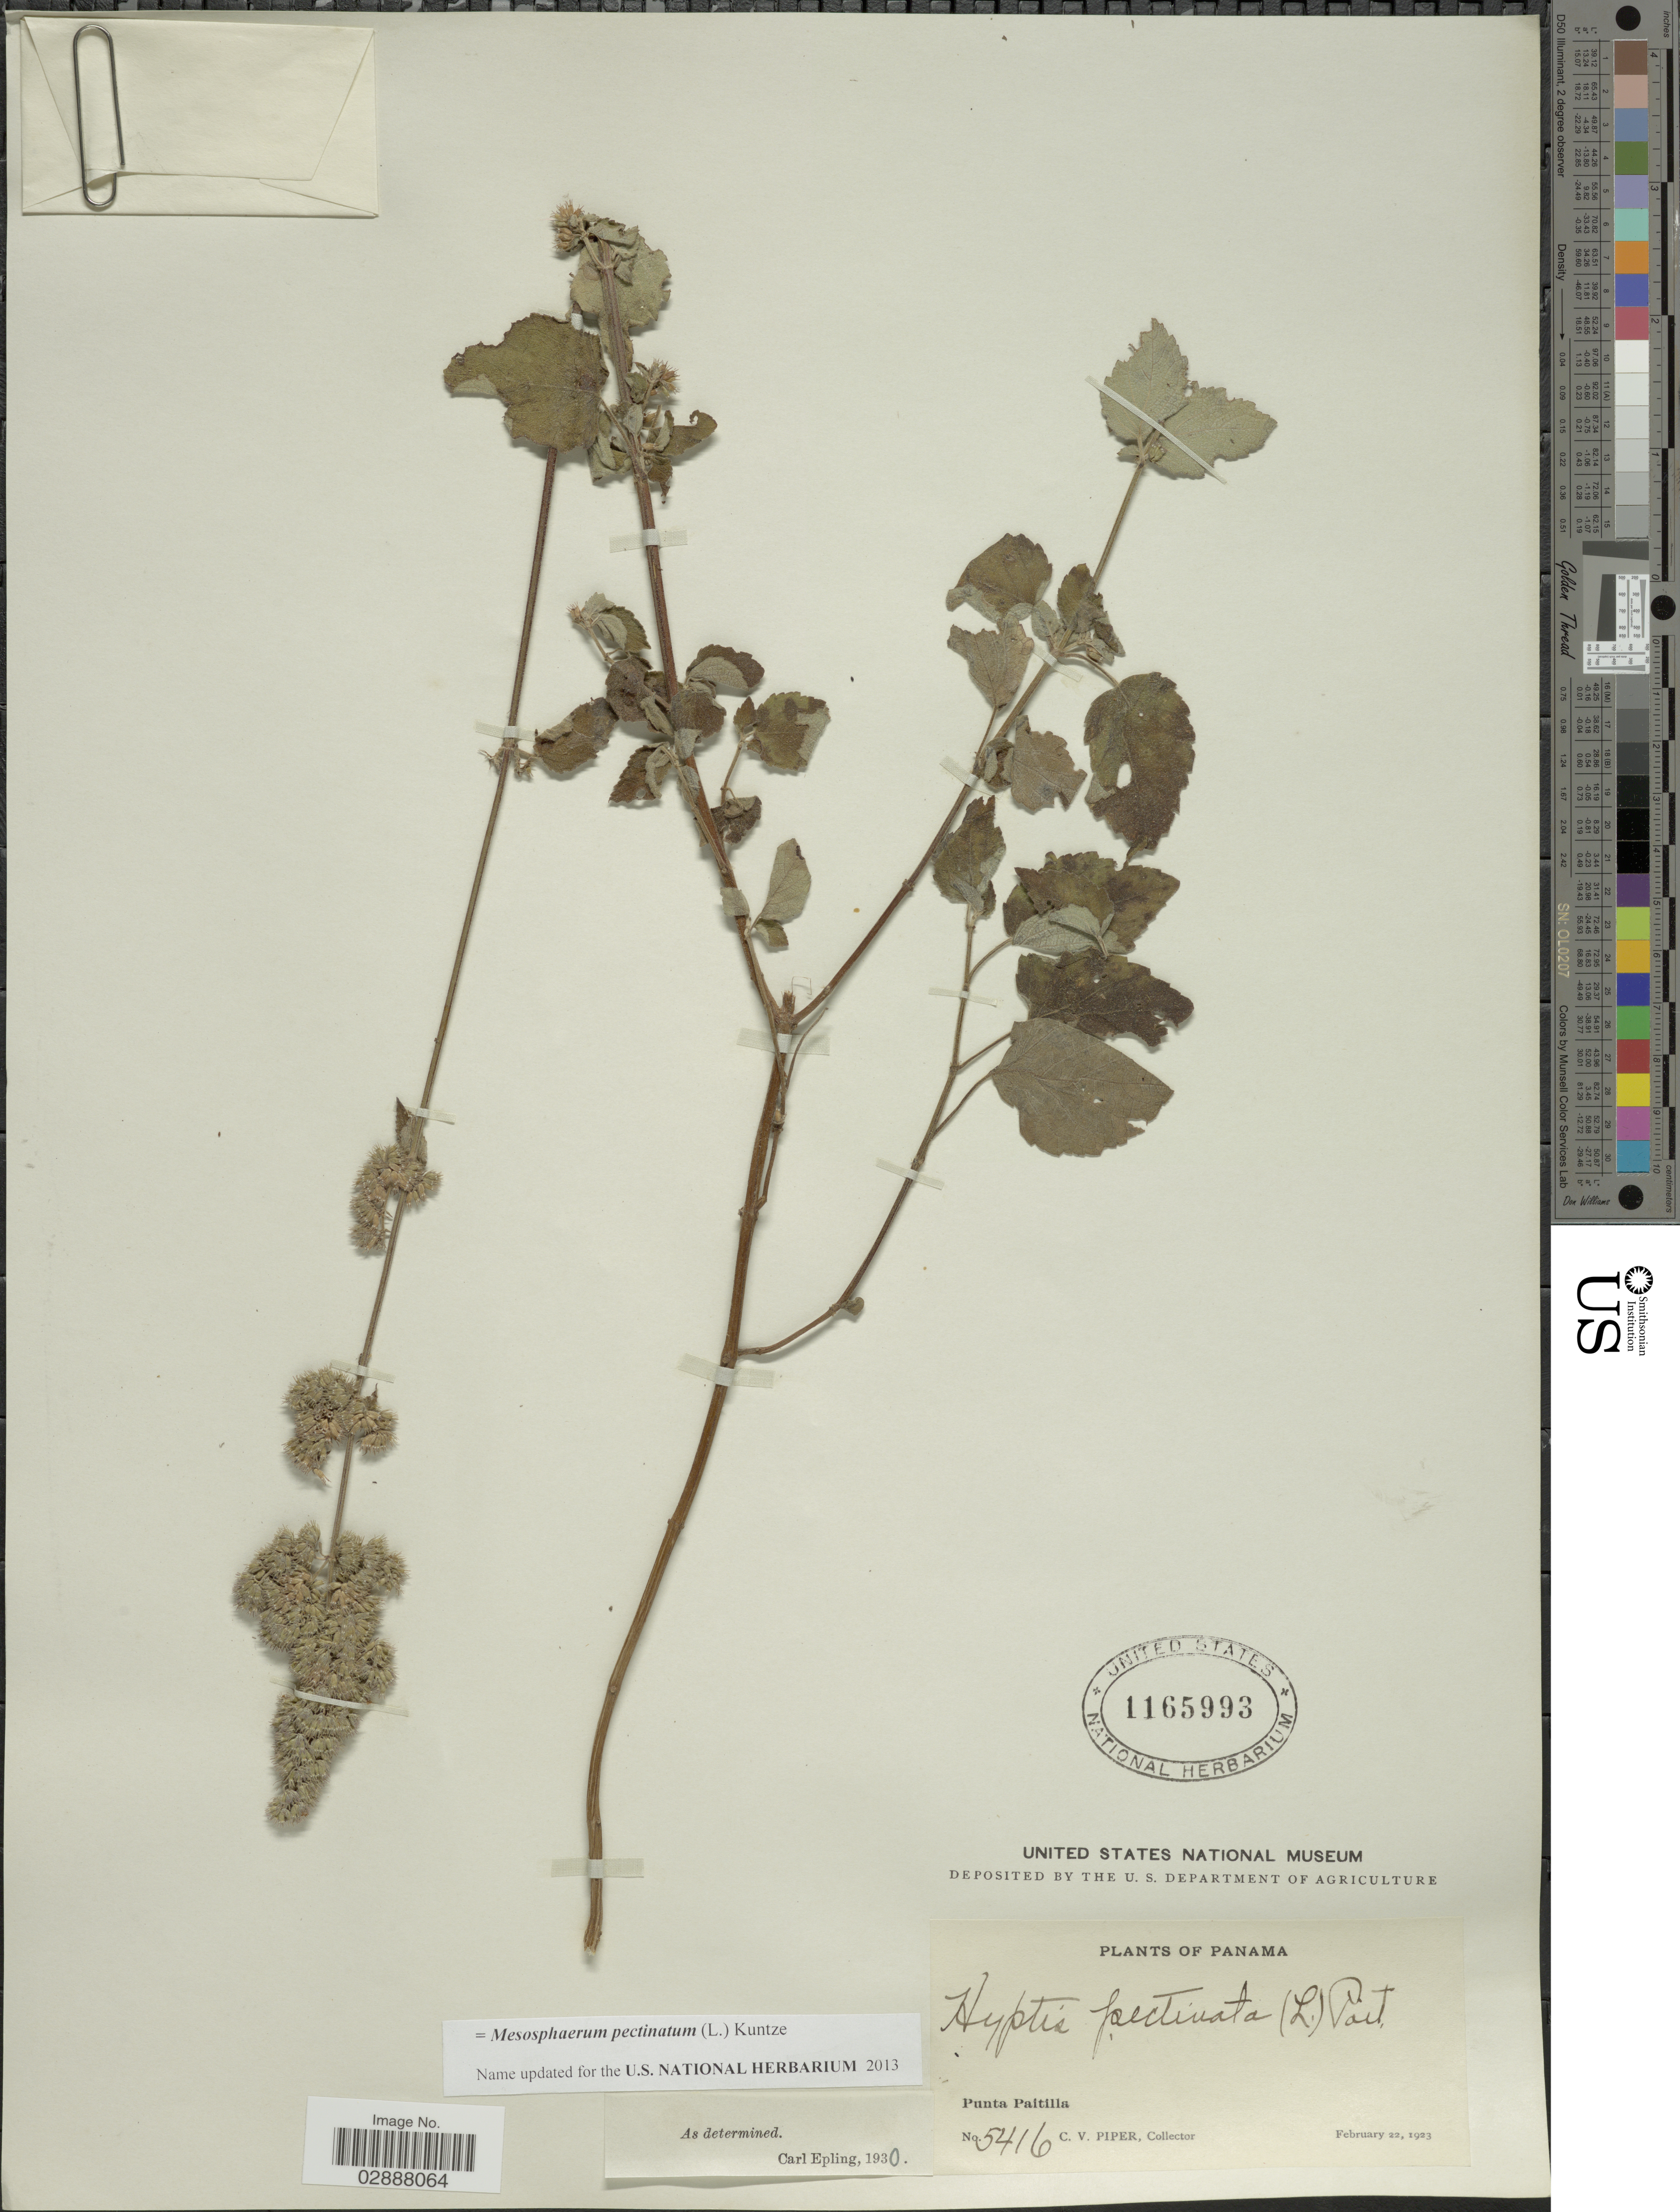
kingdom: Plantae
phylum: Tracheophyta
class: Magnoliopsida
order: Lamiales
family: Lamiaceae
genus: Mesosphaerum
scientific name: Mesosphaerum pectinatum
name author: (L.) Kuntze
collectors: C. V. Piper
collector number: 5416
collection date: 1923-02-22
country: Panama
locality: Punta Paitilla.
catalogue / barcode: US 1165993